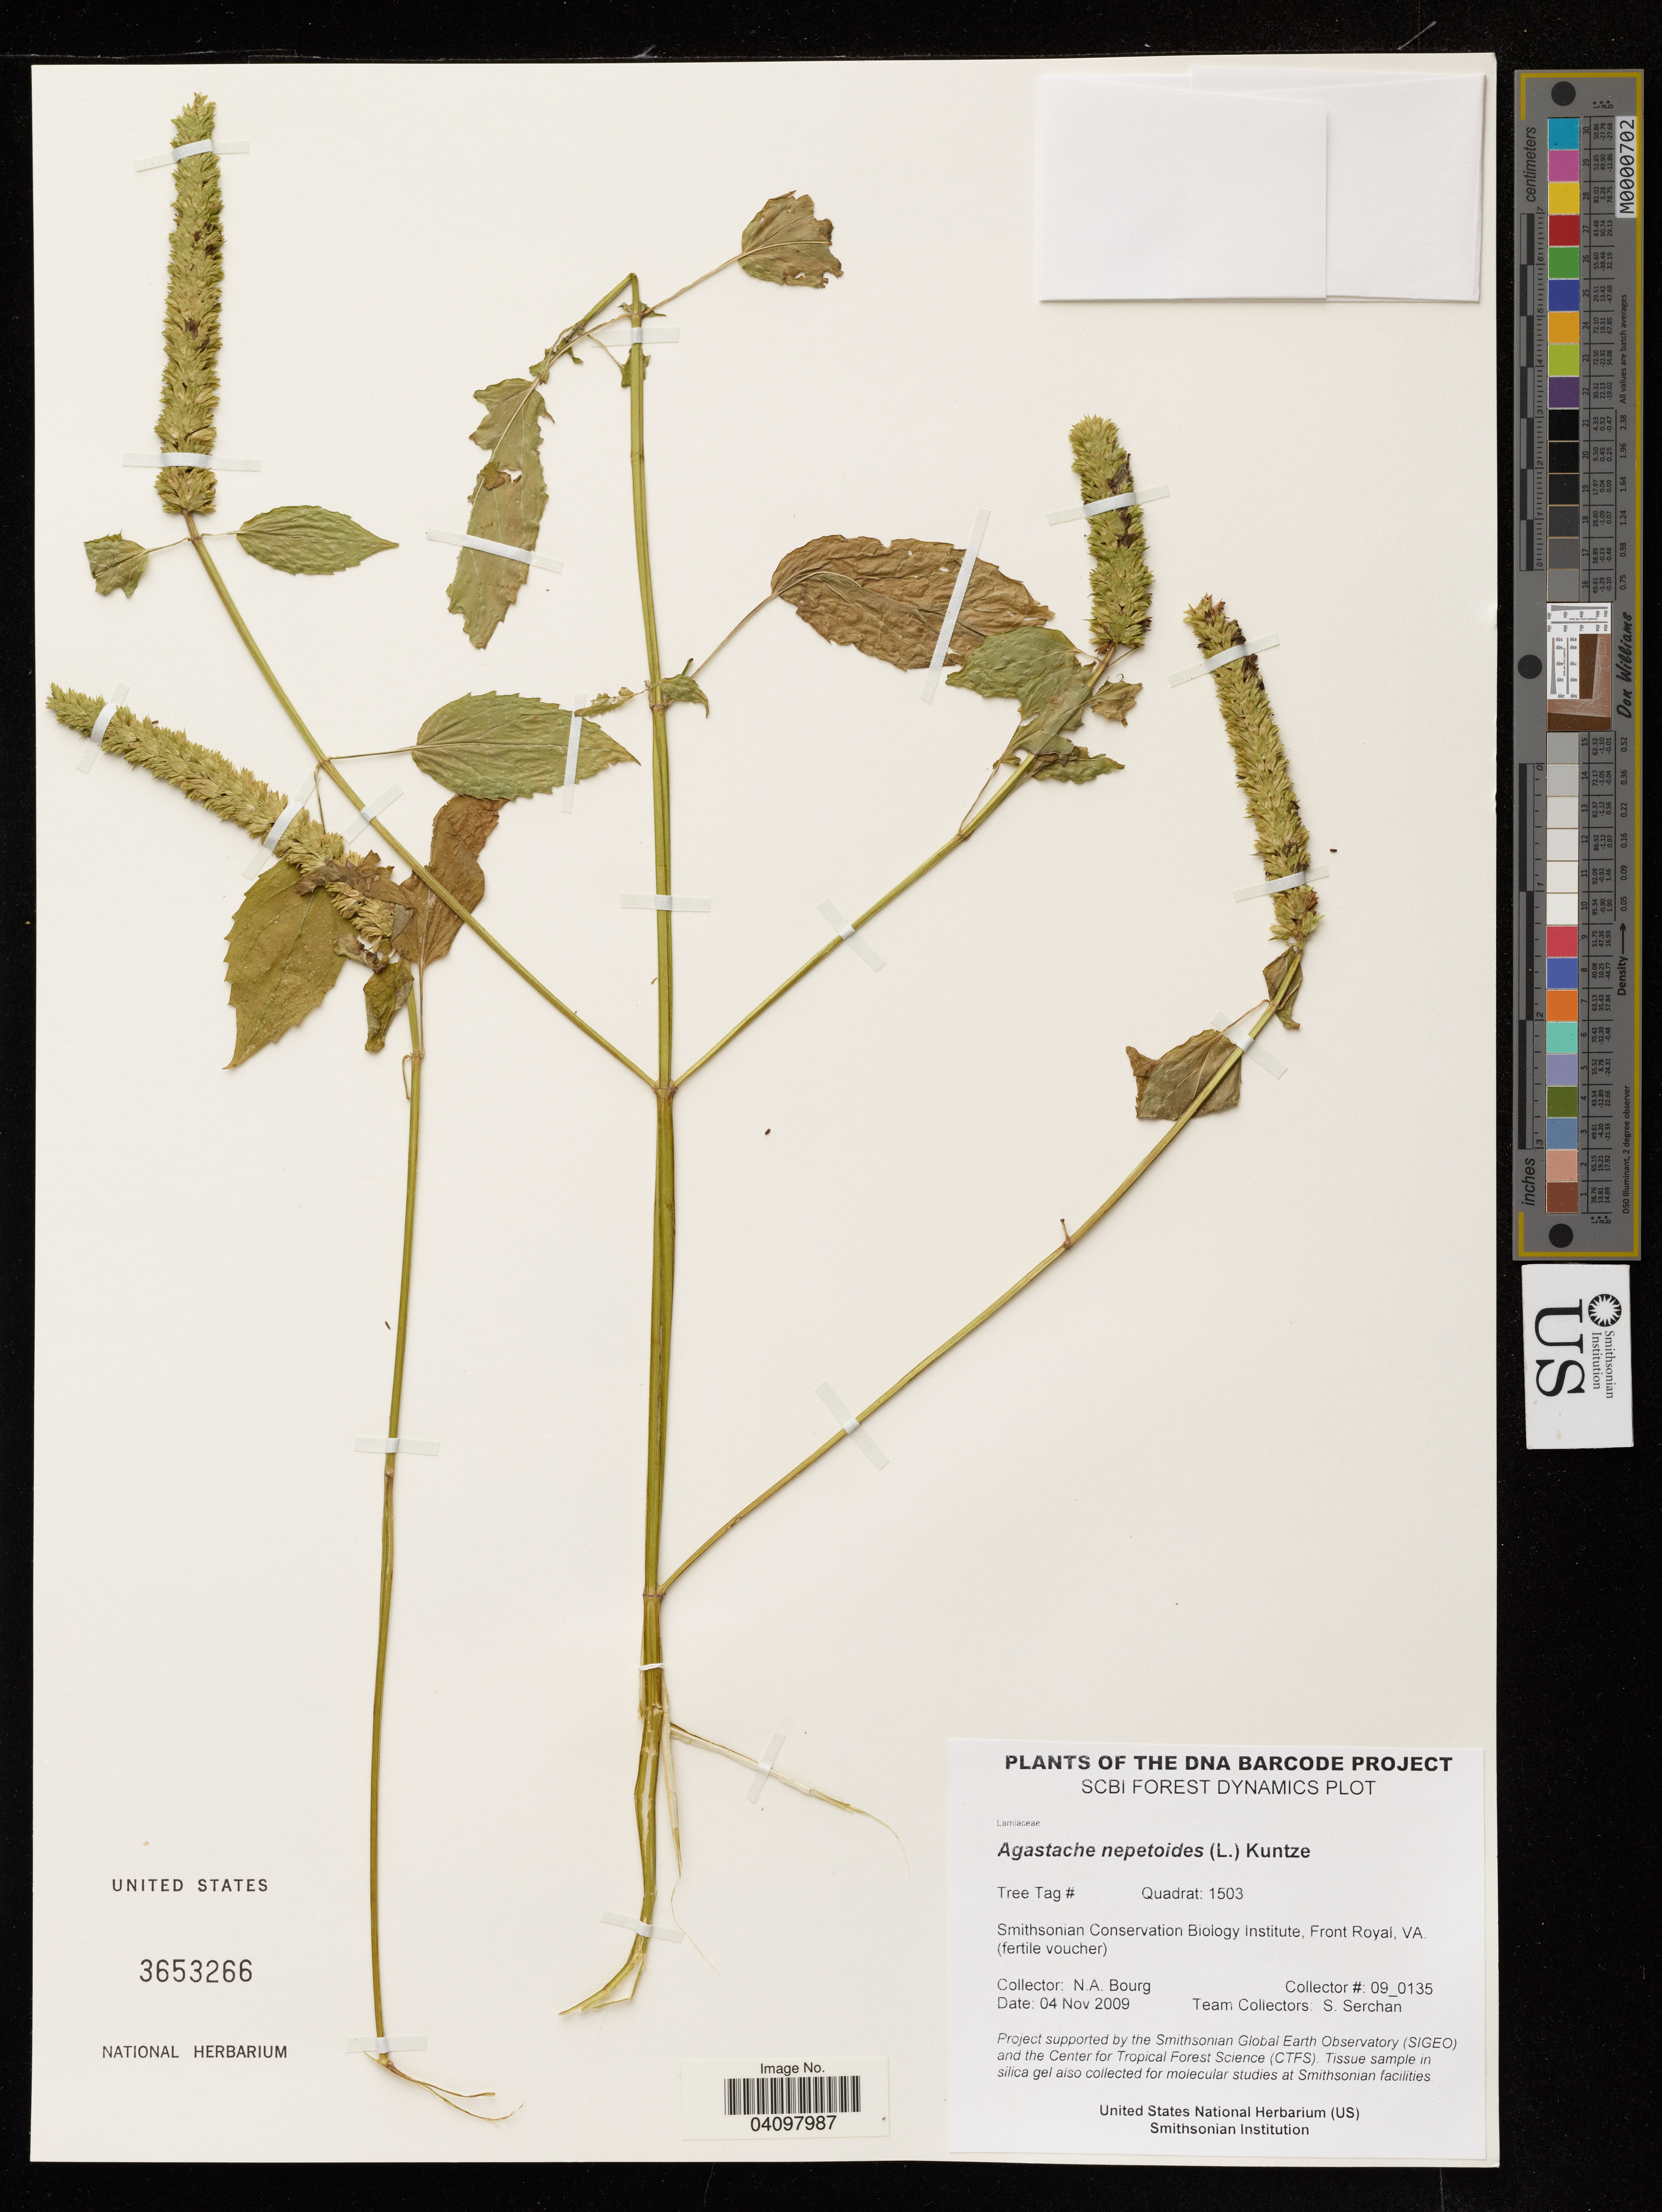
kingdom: Plantae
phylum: Tracheophyta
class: Magnoliopsida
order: Lamiales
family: Lamiaceae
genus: Agastache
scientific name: Agastache nepetoides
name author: (L.) Kuntze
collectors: N. A. Bourg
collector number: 09_0135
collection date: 2009-11-04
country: United States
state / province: Virginia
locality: Smithsonian Conservation Biology Institute, Front Royal.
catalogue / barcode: US 3653266